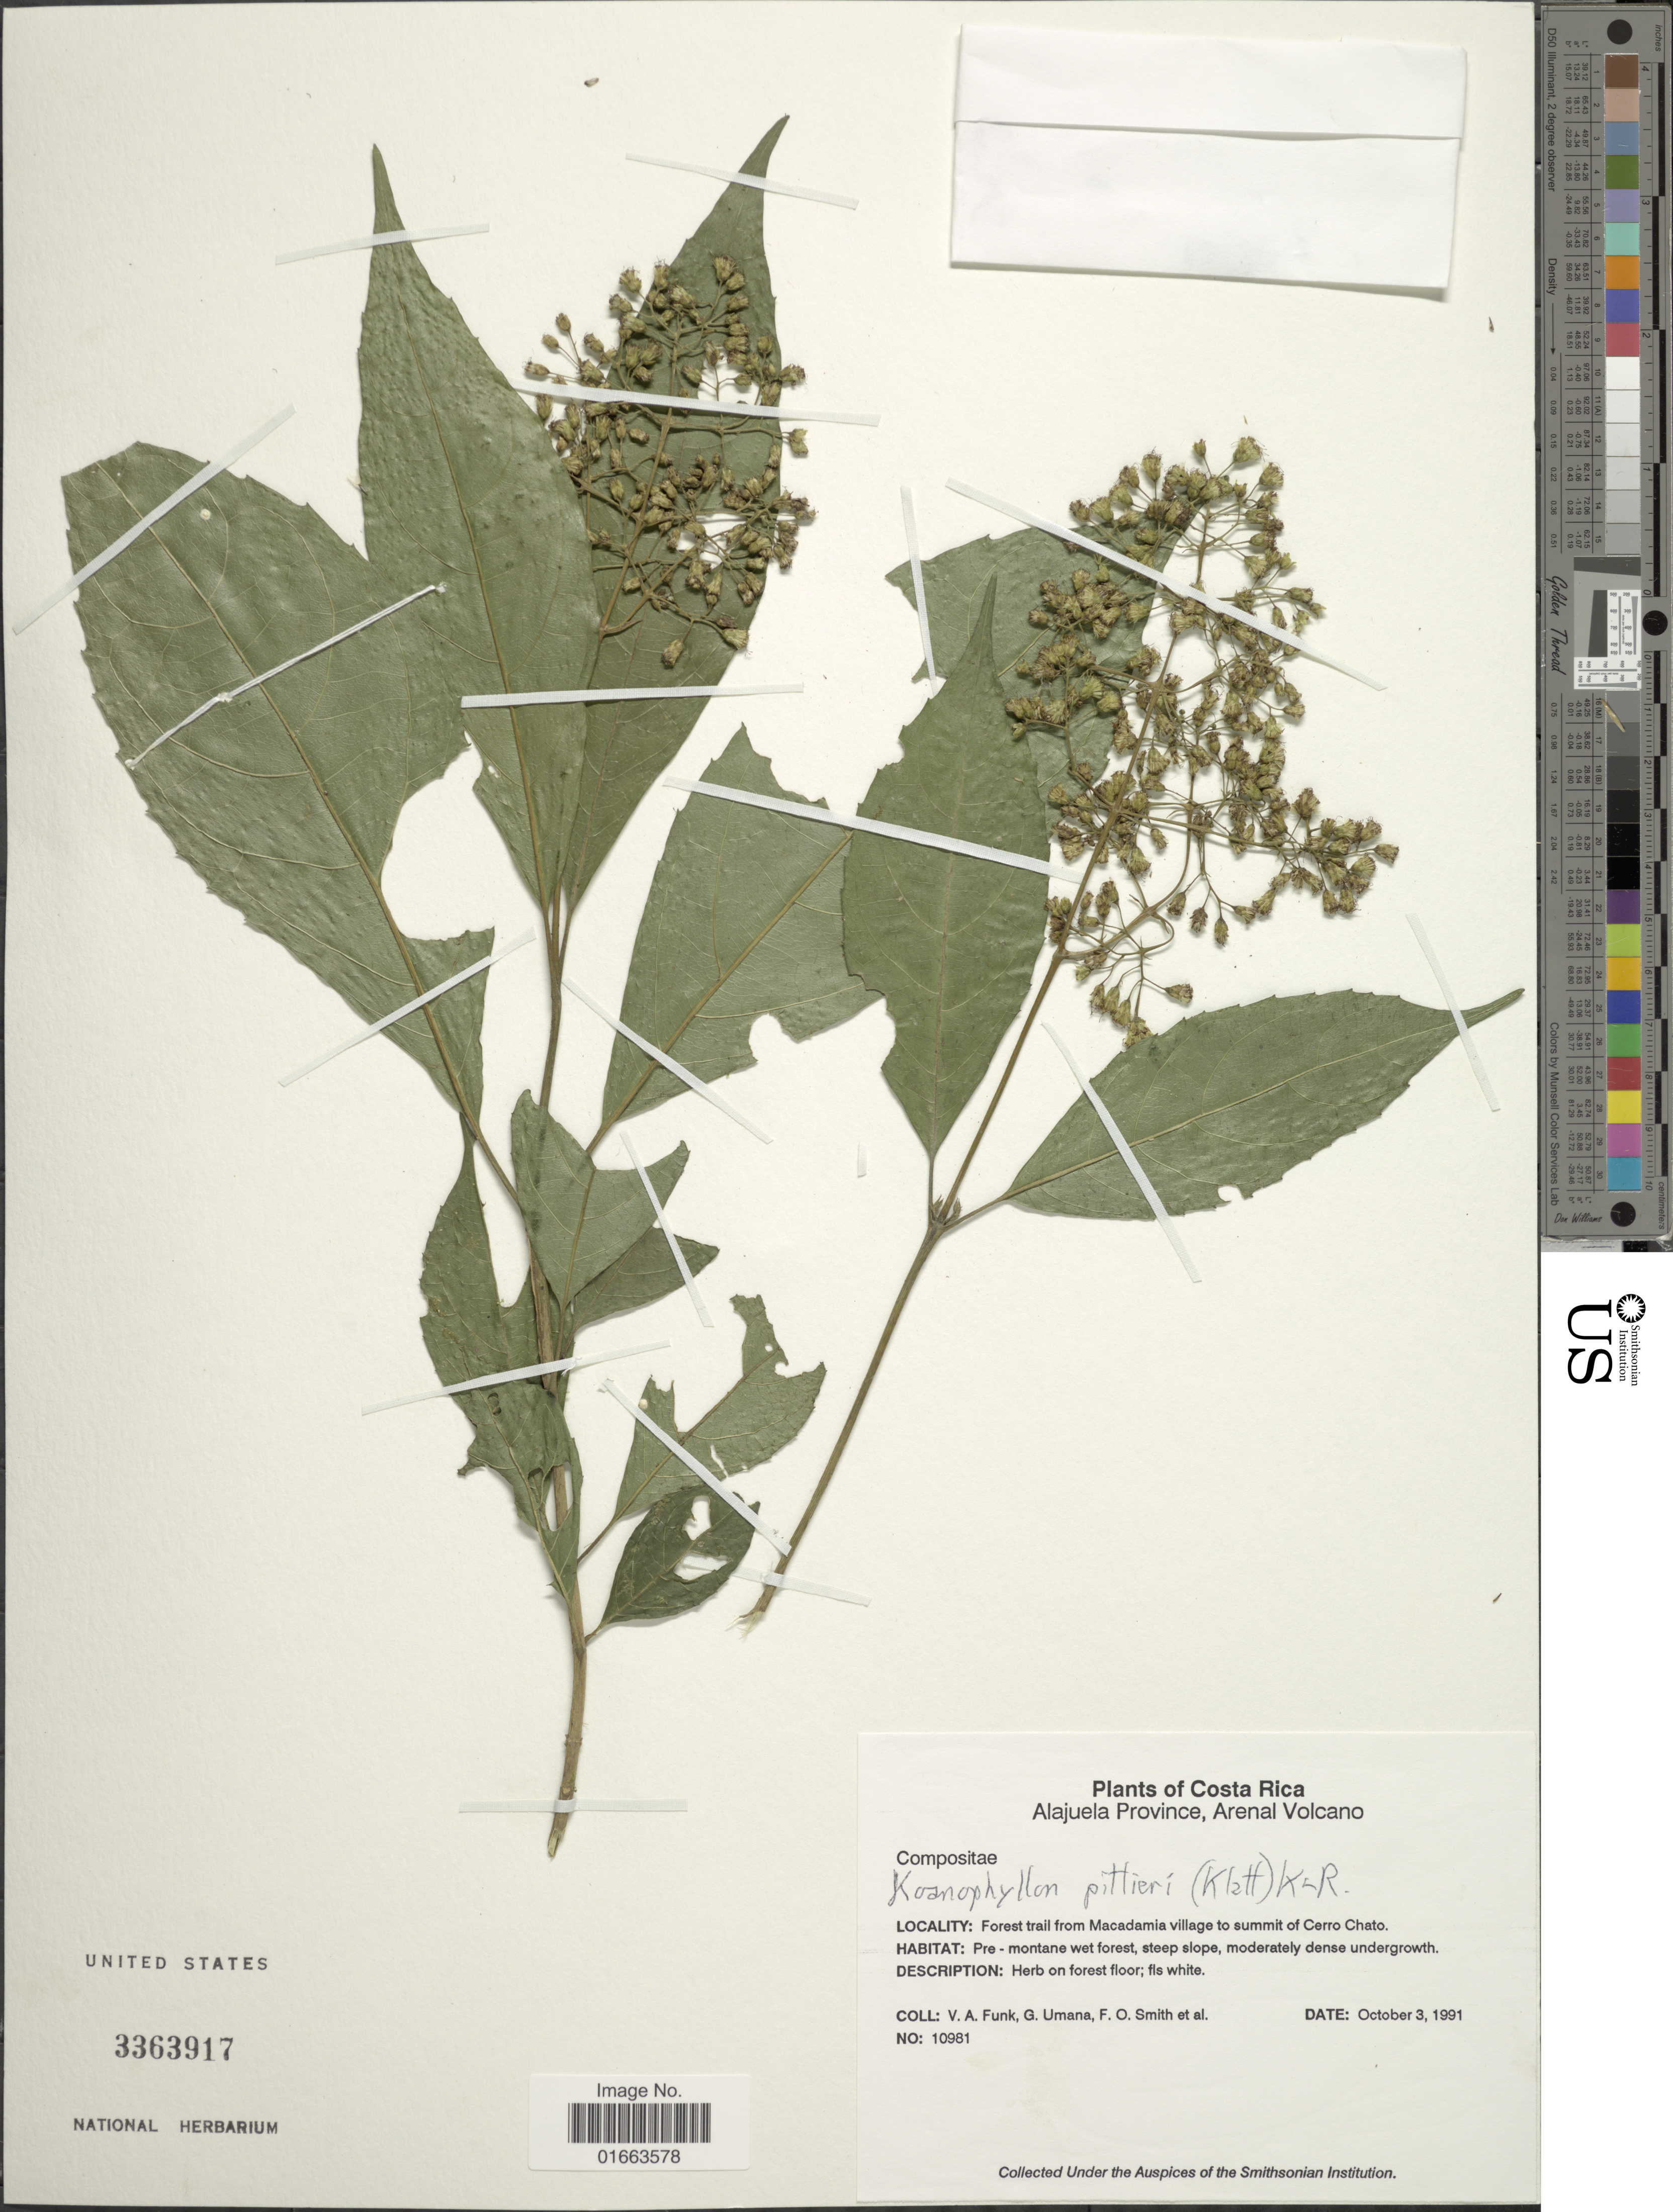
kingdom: Plantae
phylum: Tracheophyta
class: Magnoliopsida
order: Asterales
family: Asteraceae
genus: Koanophyllon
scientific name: Koanophyllon pittieri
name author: (Klatt) R.M. King & H. Rob.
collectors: V. Funk, G. Umana, F. Smith & et al.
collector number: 10981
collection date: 1991-10-03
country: Costa Rica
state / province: Alajuela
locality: Arenal Volcano, Forest trail from Macadamia village to summit of Cerro Chato, Pre-montane wet forest, steep slope, moderately dense undergrowth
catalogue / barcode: US 3363917